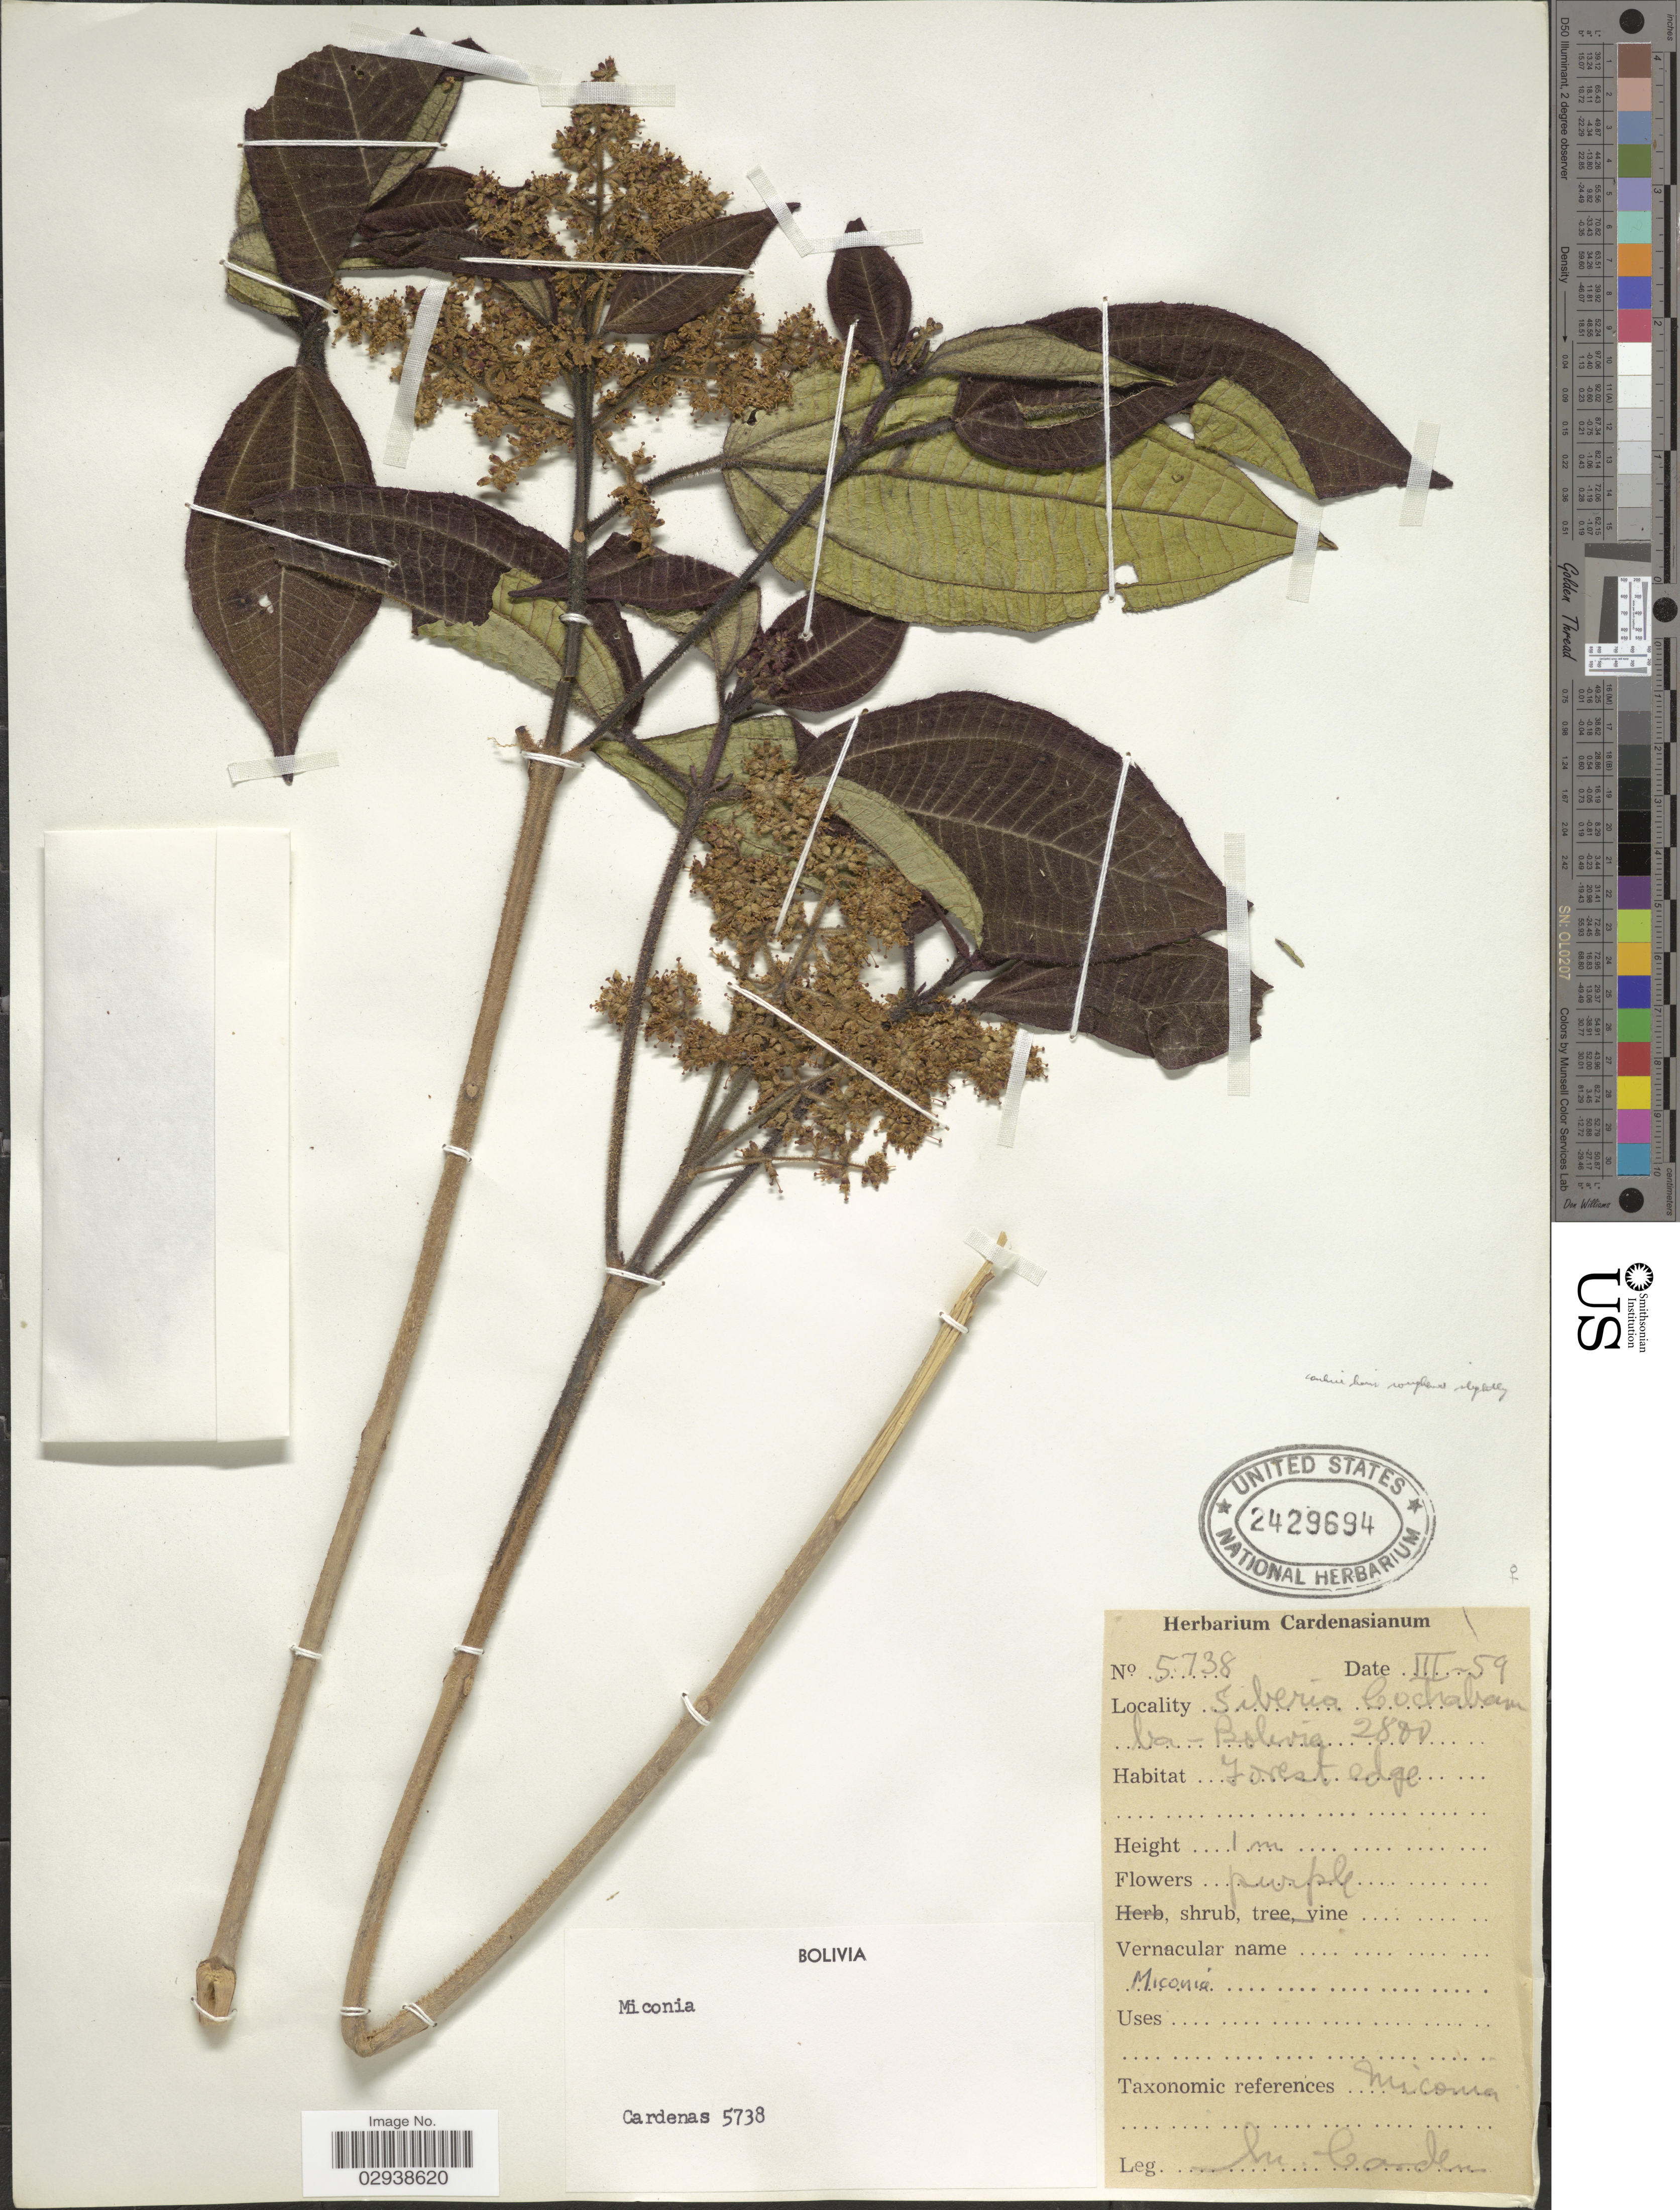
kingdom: Plantae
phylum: Tracheophyta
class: Magnoliopsida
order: Myrtales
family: Melastomataceae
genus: Miconia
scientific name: Miconia cyanocarpa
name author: Naudin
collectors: M. Cárdenas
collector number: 5738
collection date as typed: Transcribed d/m/y: /3/59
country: Bolivia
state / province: Cochabamba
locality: Siberia Cochabamba, Bolivia.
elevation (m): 2800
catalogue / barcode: US 2429694